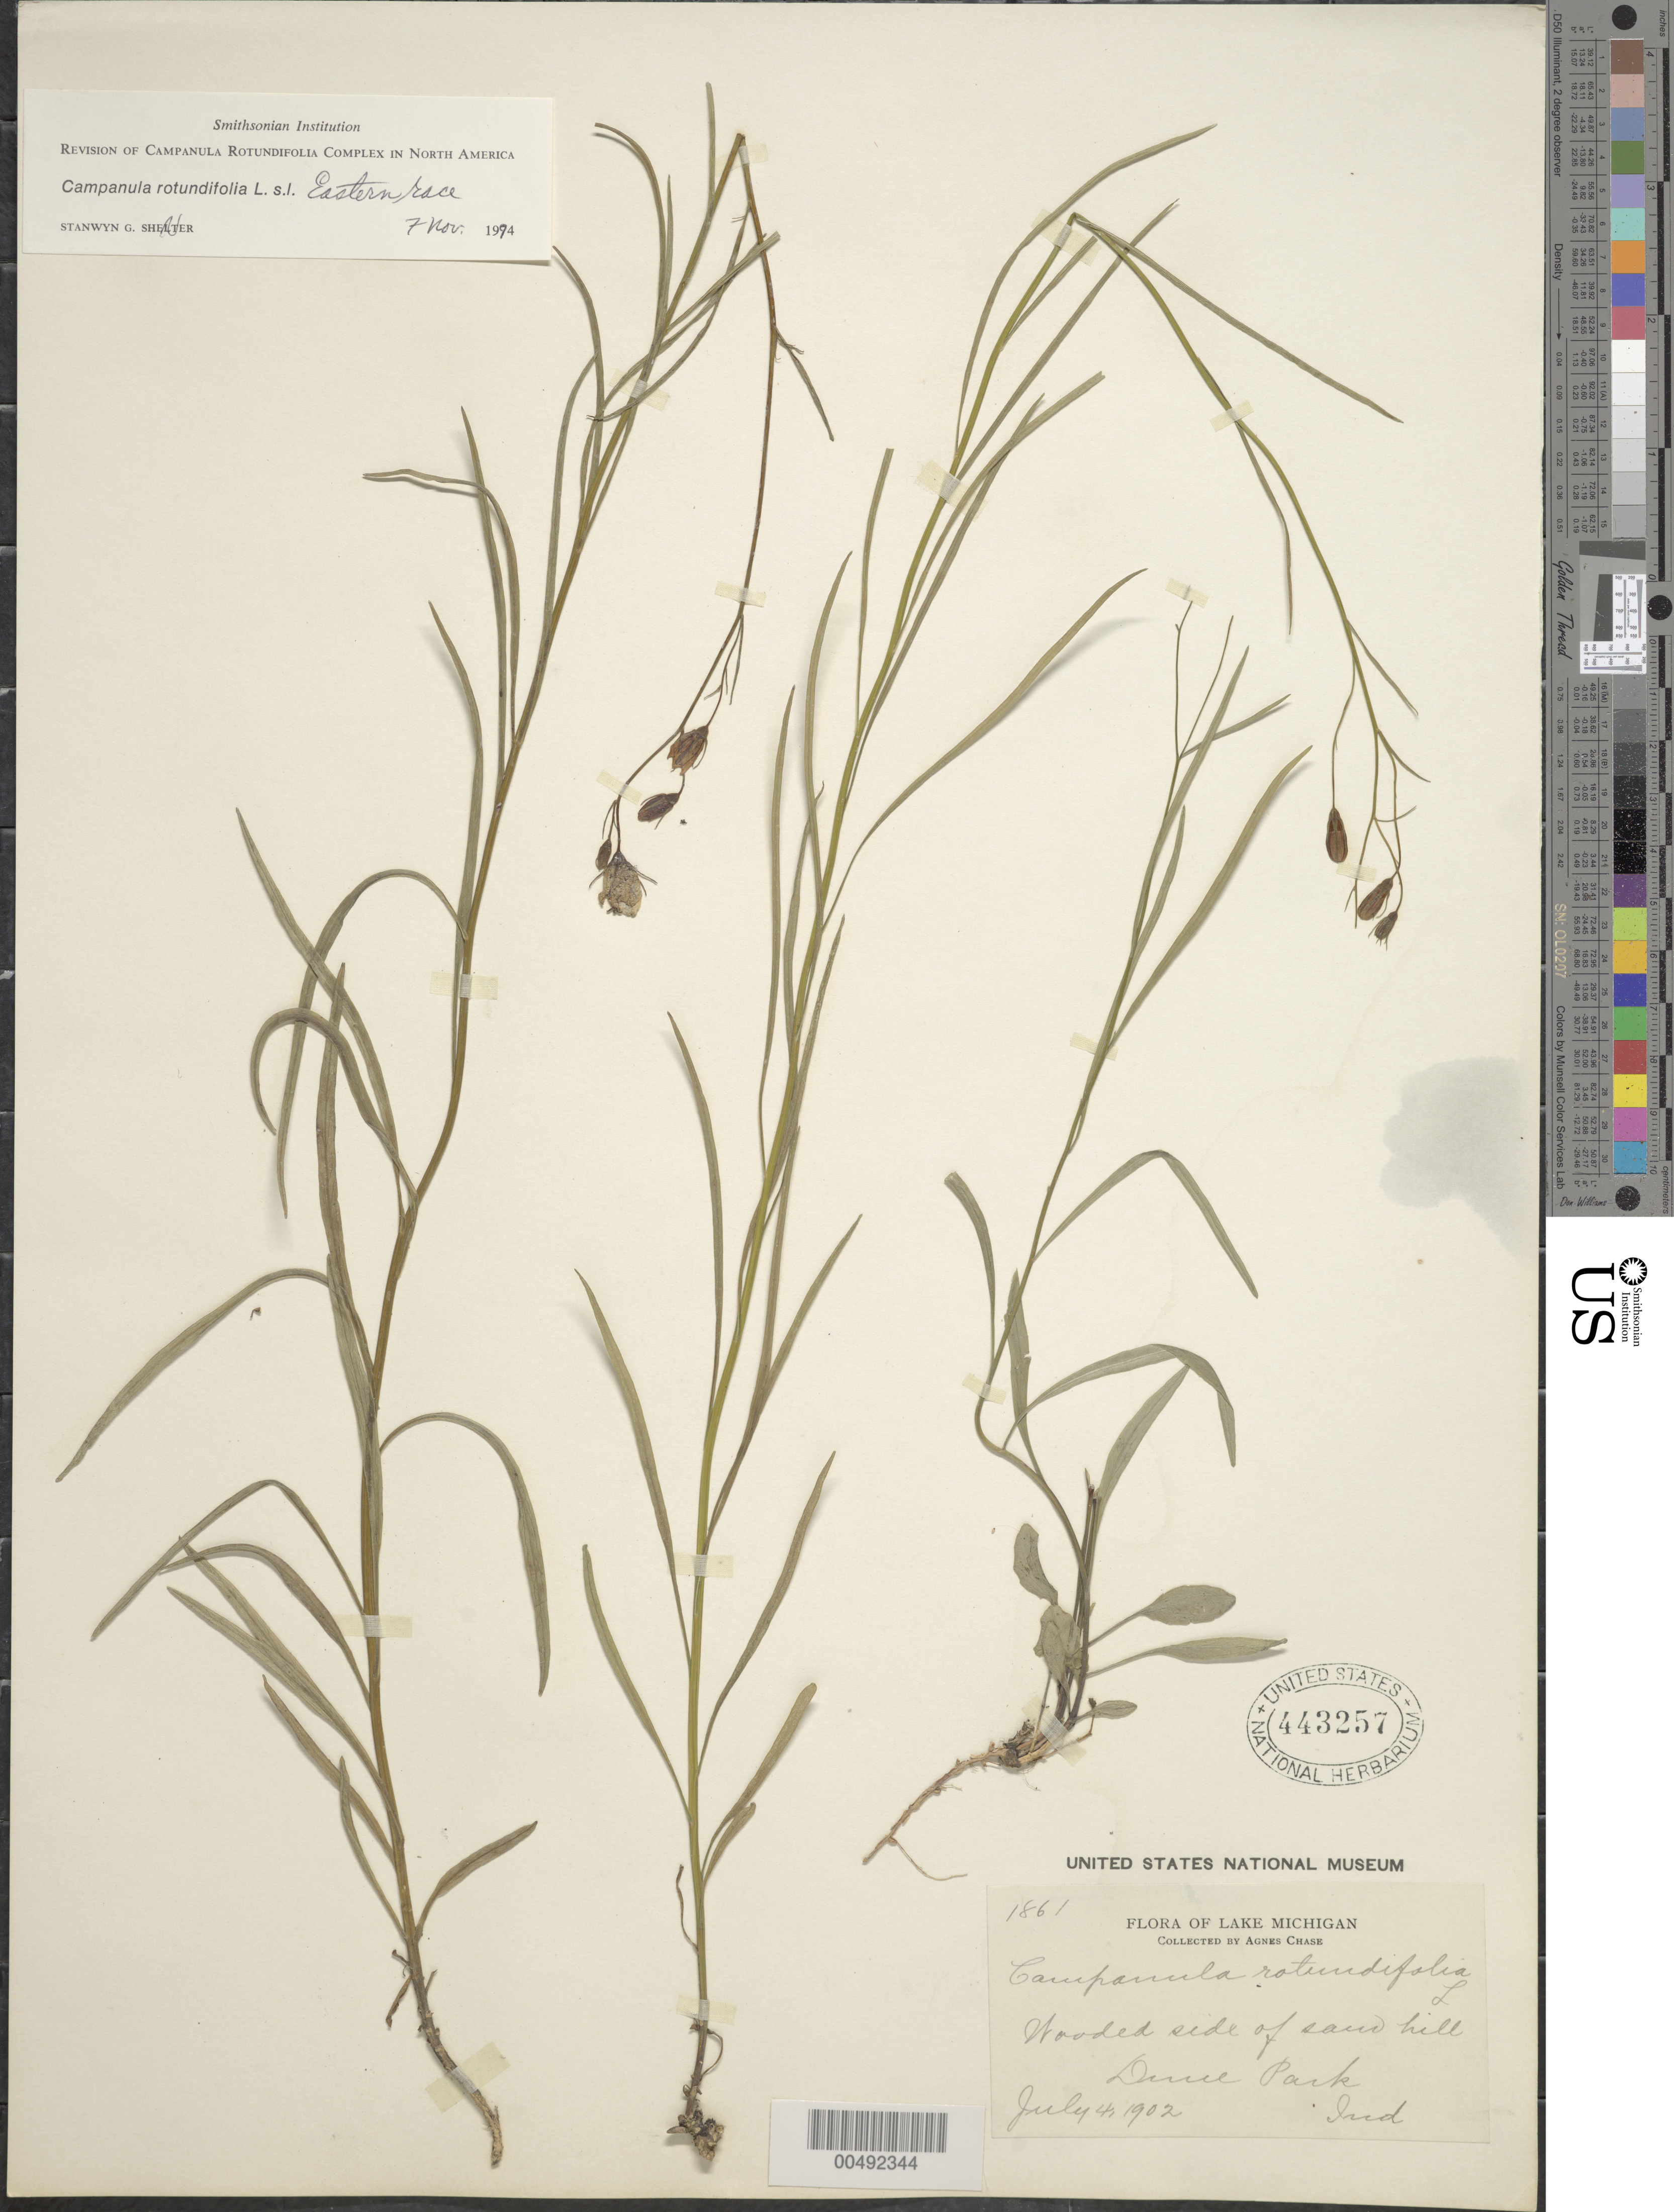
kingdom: Plantae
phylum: Tracheophyta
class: Magnoliopsida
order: Asterales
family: Campanulaceae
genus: Campanula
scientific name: Campanula rotundifolia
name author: L.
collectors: A. Chase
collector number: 1861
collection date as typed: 04 Jul 1902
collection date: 1902-07-04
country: United States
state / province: Indiana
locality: Dune Park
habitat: wooded side of sand hill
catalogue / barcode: US 443257